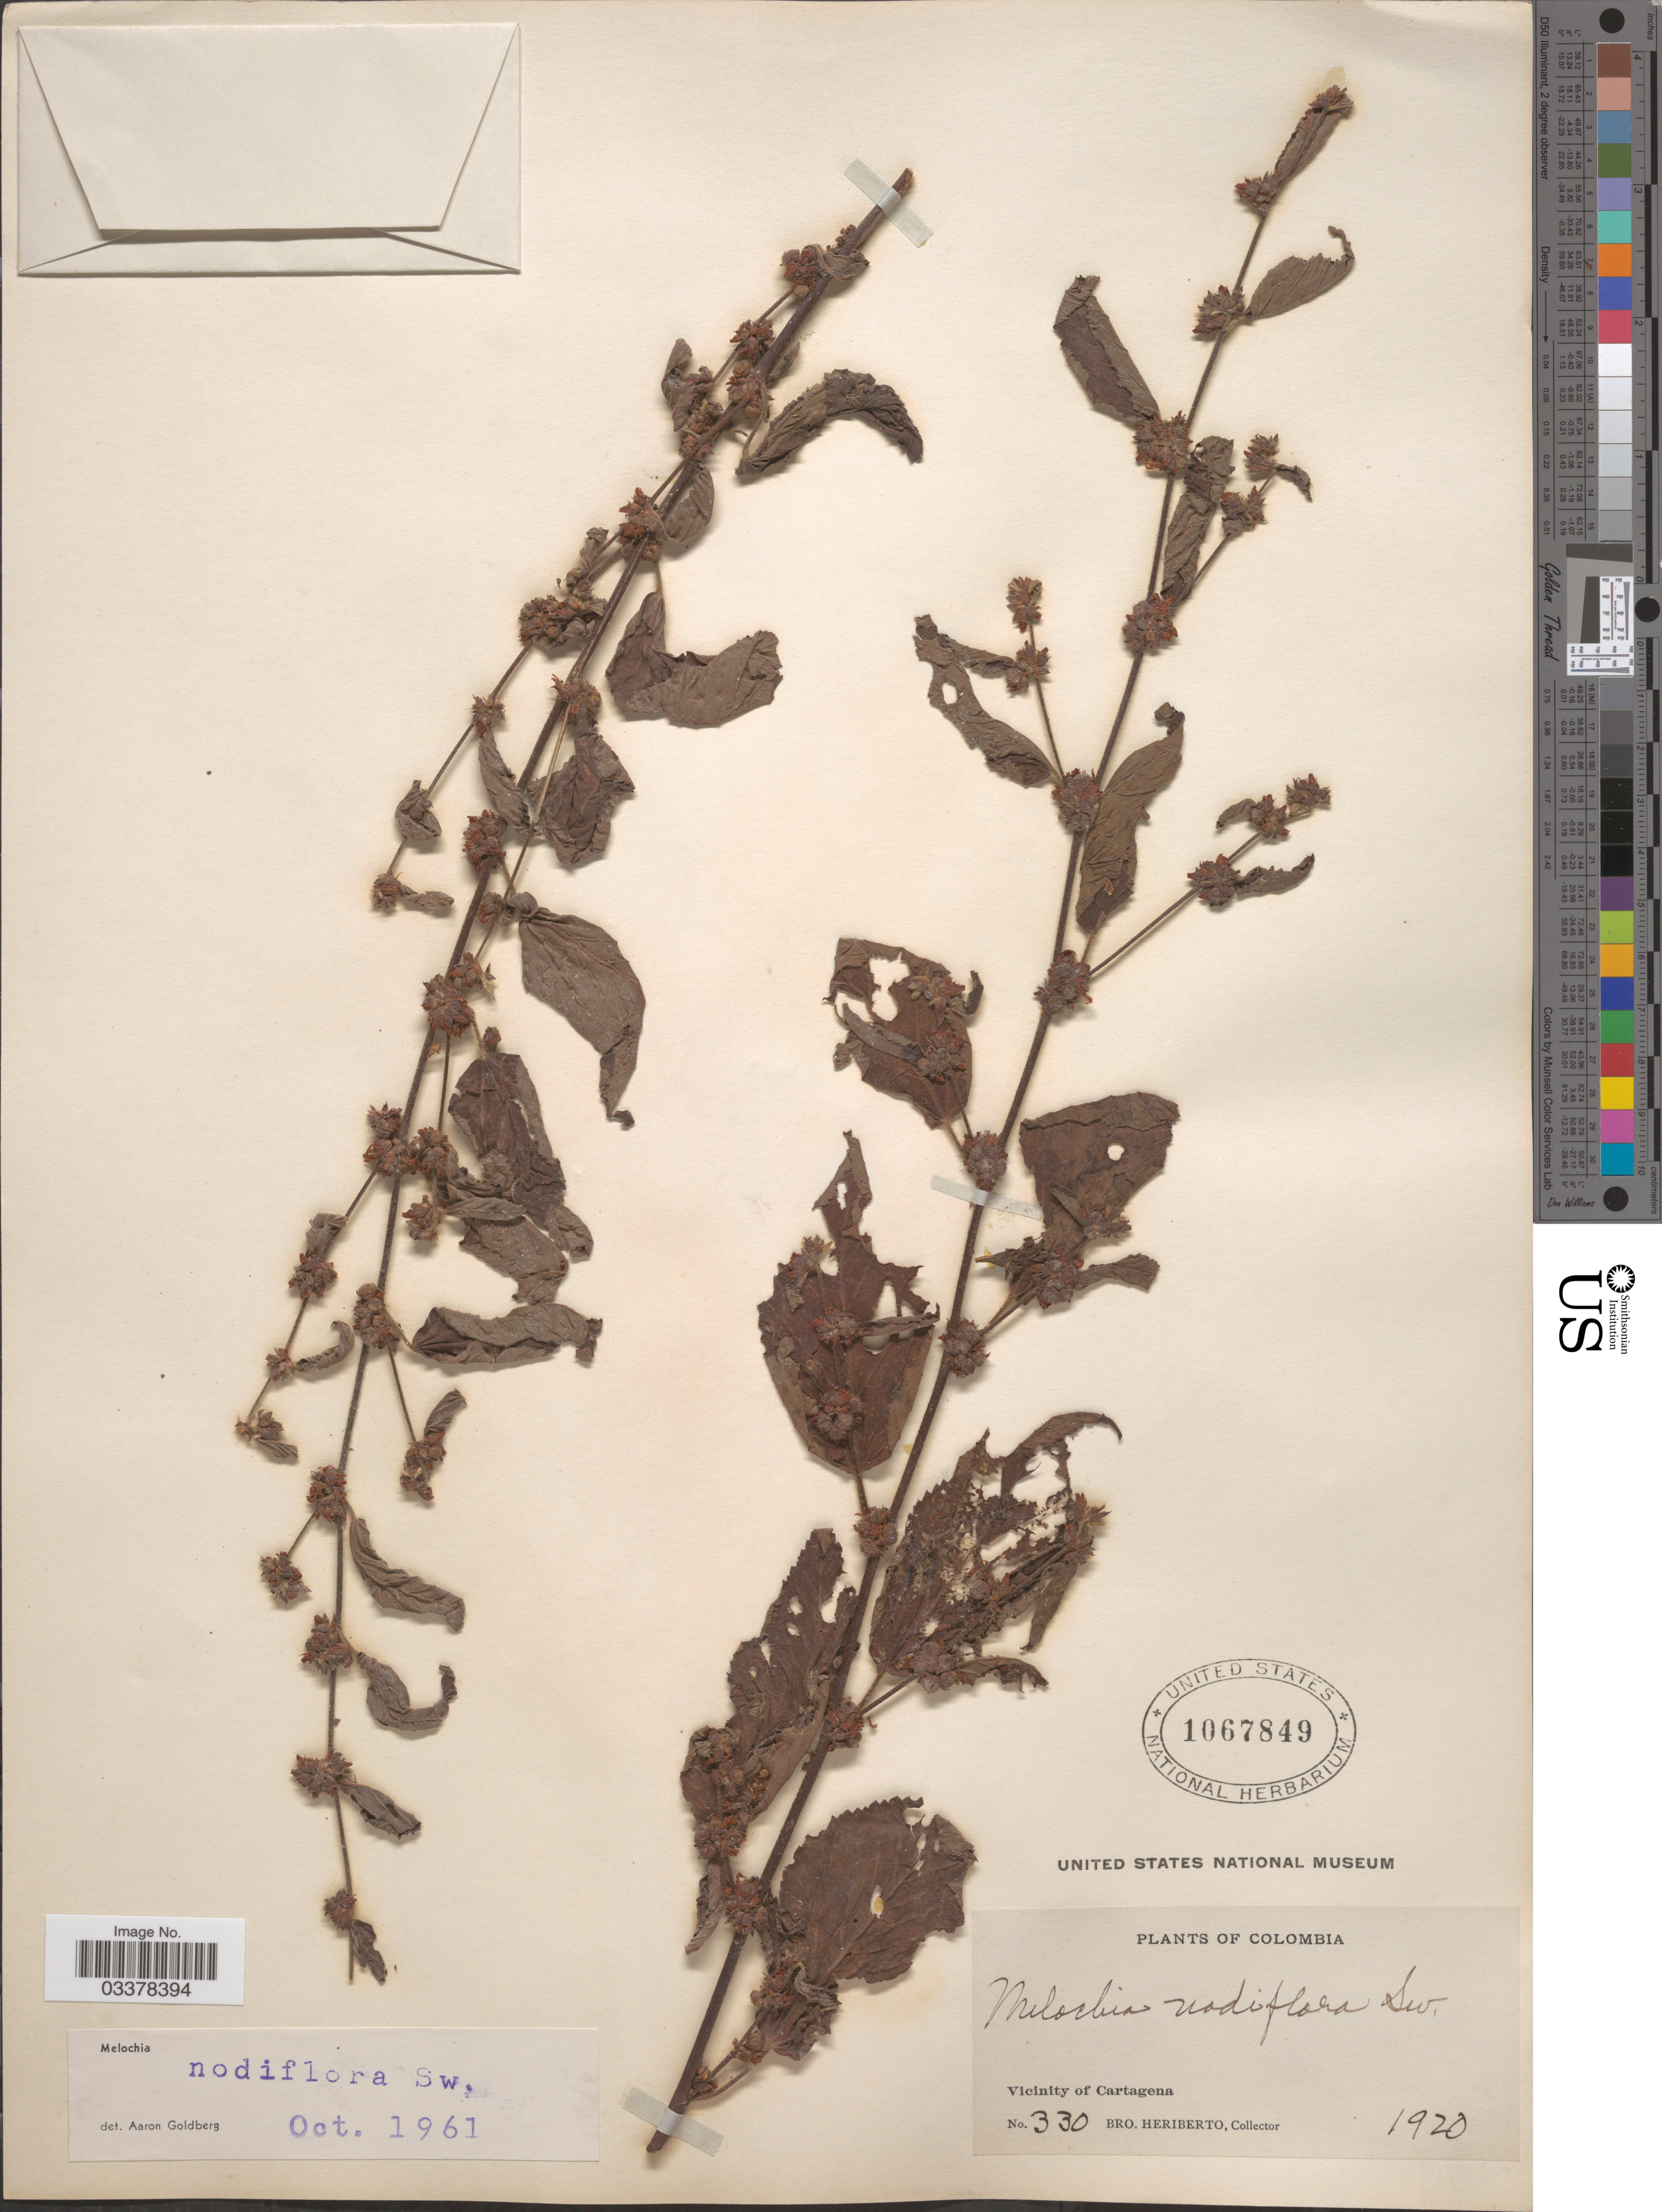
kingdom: Plantae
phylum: Tracheophyta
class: Magnoliopsida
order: Malvales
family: Malvaceae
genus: Melochia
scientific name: Melochia nodiflora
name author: Sw.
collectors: B. Heriberto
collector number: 330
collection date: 1920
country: Colombia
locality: Vicinity of Cartagena.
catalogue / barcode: US 1067849